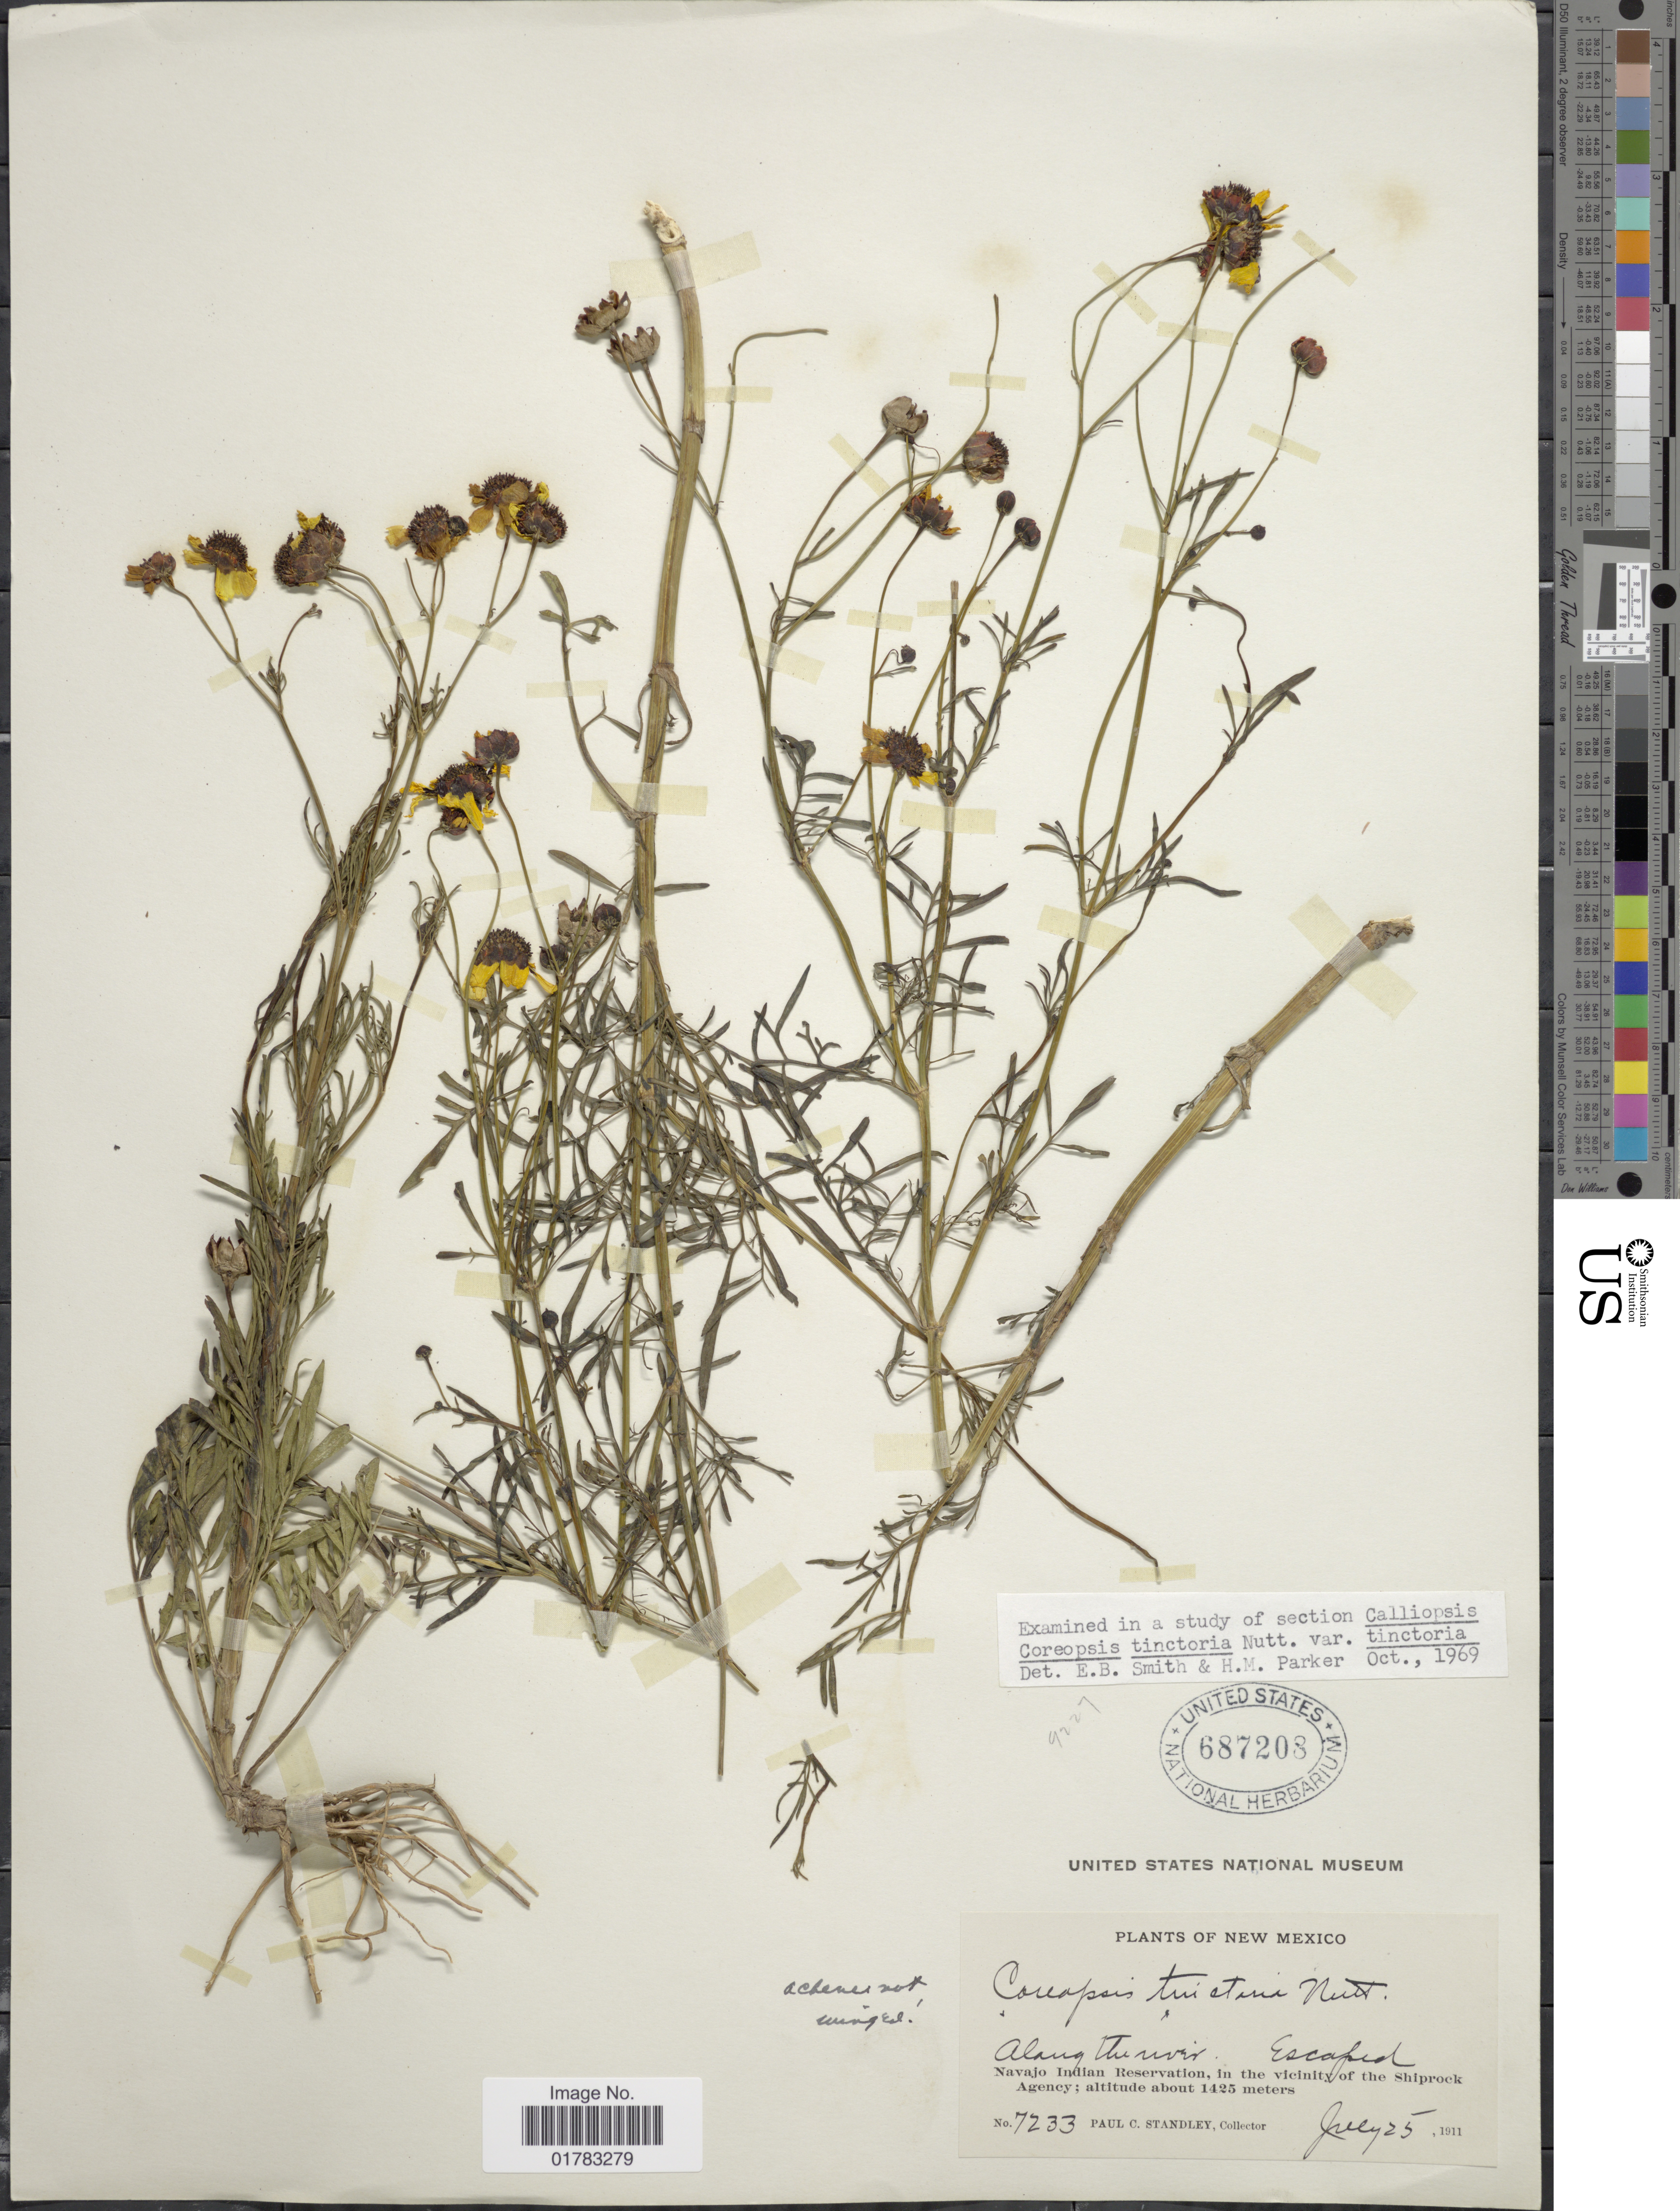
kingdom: Plantae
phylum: Tracheophyta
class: Magnoliopsida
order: Asterales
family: Asteraceae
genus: Coreopsis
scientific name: Coreopsis tinctoria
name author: Nutt.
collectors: P. C. Standley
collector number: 7233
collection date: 1911-07-25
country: United States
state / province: New Mexico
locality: Along the river, Escaped, Navajo Indian Reservation, in the vicinity of the Shiprock Agency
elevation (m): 1425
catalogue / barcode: US 687208